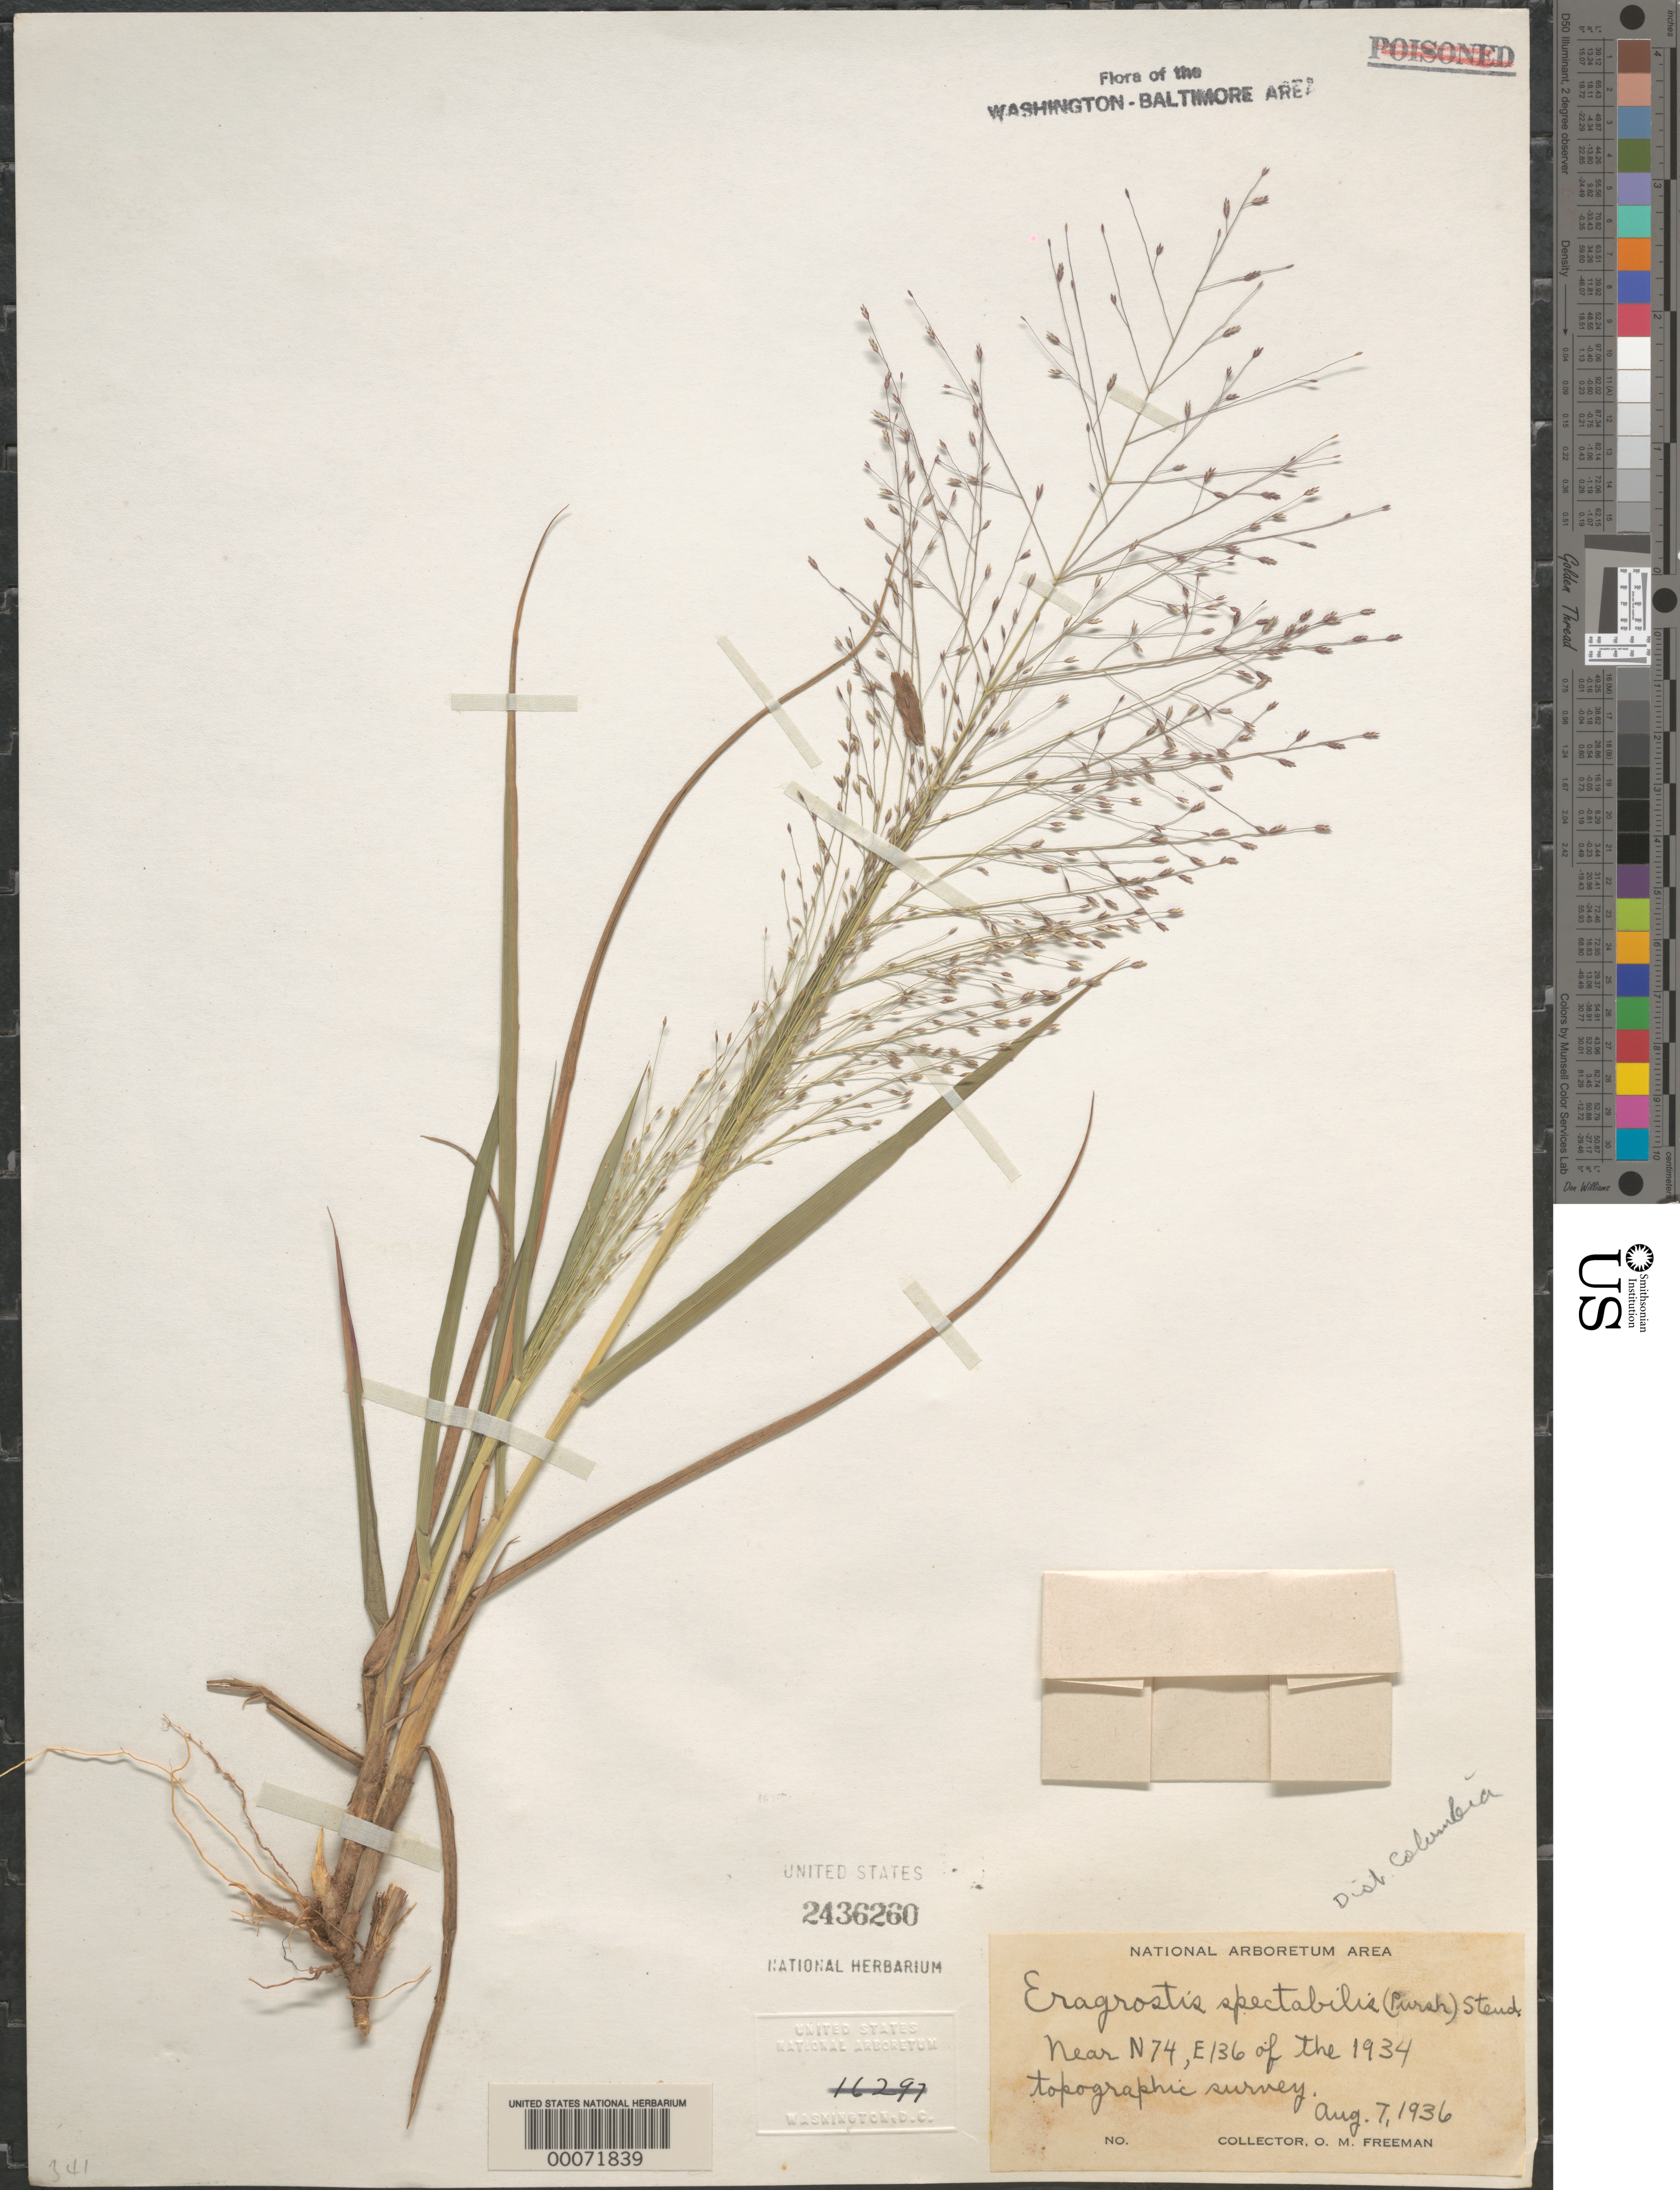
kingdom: Plantae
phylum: Tracheophyta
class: Liliopsida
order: Poales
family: Poaceae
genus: Eragrostis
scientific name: Eragrostis spectabilis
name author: (Pursh) Steud.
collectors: O. Freeman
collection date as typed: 07 Aug 1936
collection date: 1936-08-07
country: United States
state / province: District of Columbia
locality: Near N 74, E 136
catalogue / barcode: US 2436260